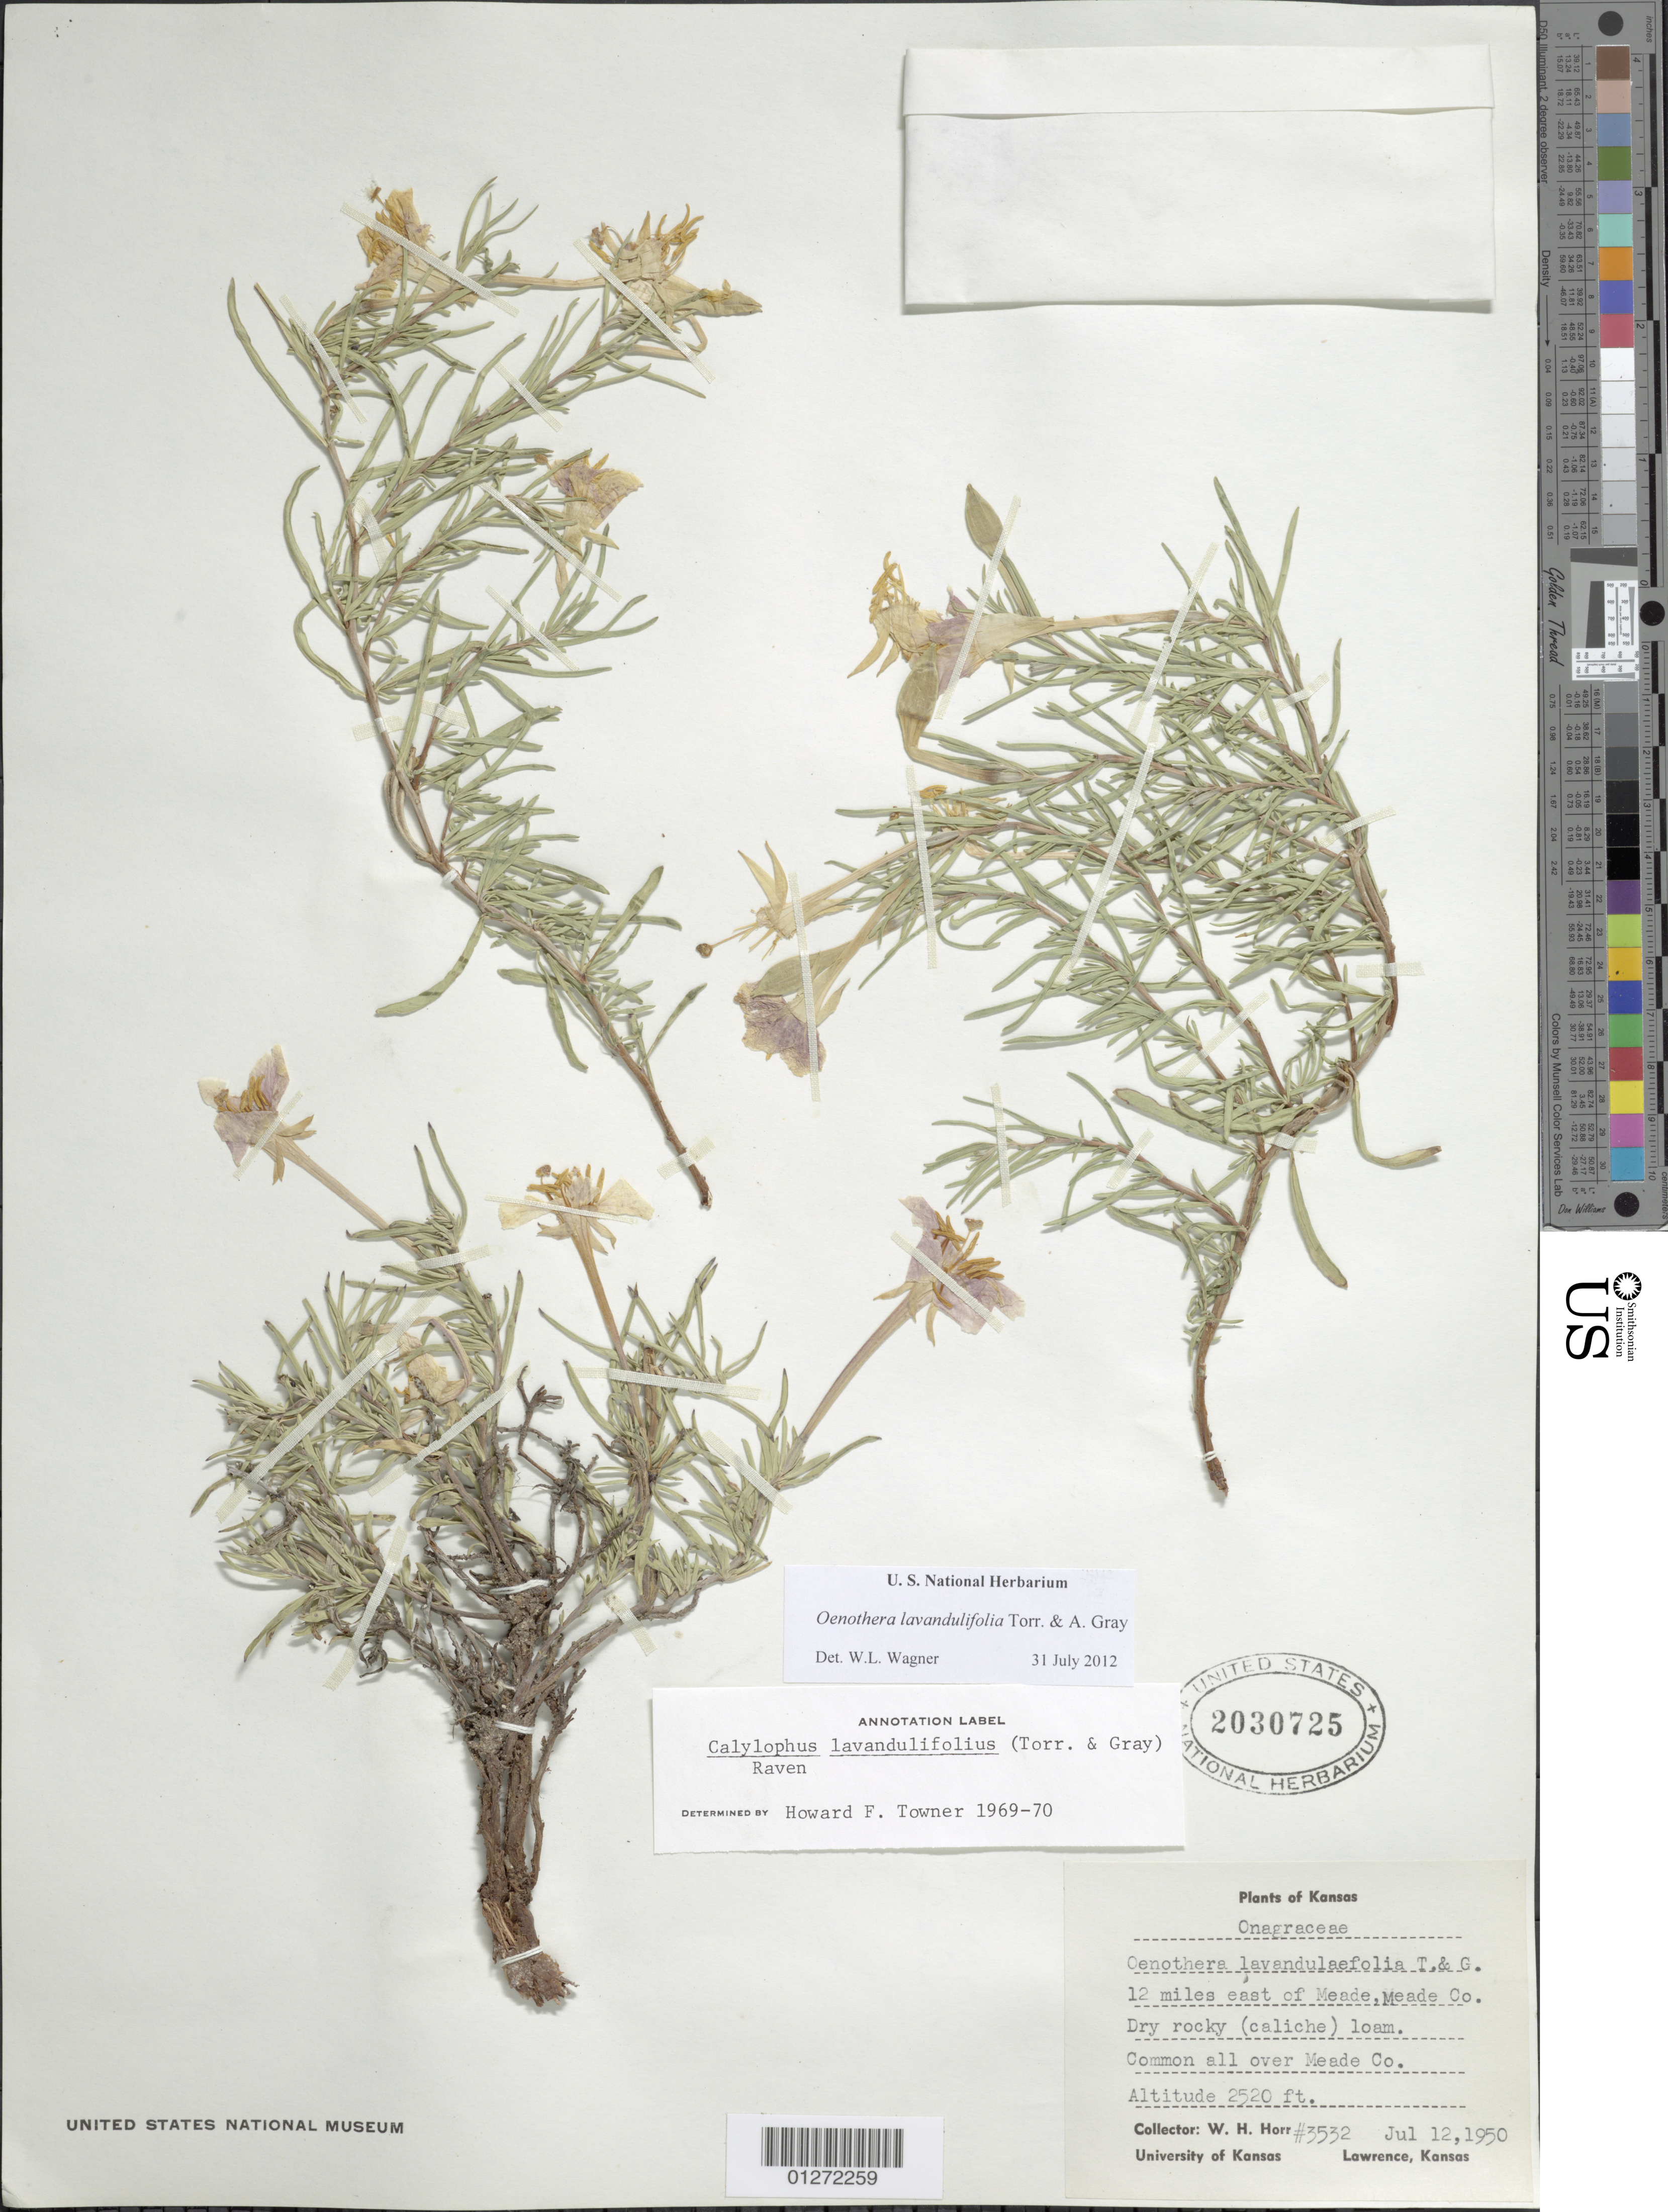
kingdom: Plantae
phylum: Tracheophyta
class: Magnoliopsida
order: Myrtales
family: Onagraceae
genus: Oenothera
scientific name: Oenothera lavandulifolia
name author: Torr. & A. Gray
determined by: Wagner, W. L., (BOT), Smithsonian Institution - National Museum of Natural History (UNITED STATES)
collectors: W. H. Horr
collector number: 3532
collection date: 1950-07-12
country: United States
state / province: Kansas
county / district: Meade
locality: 12 mi E of Meade.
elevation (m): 768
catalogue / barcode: US 2030725